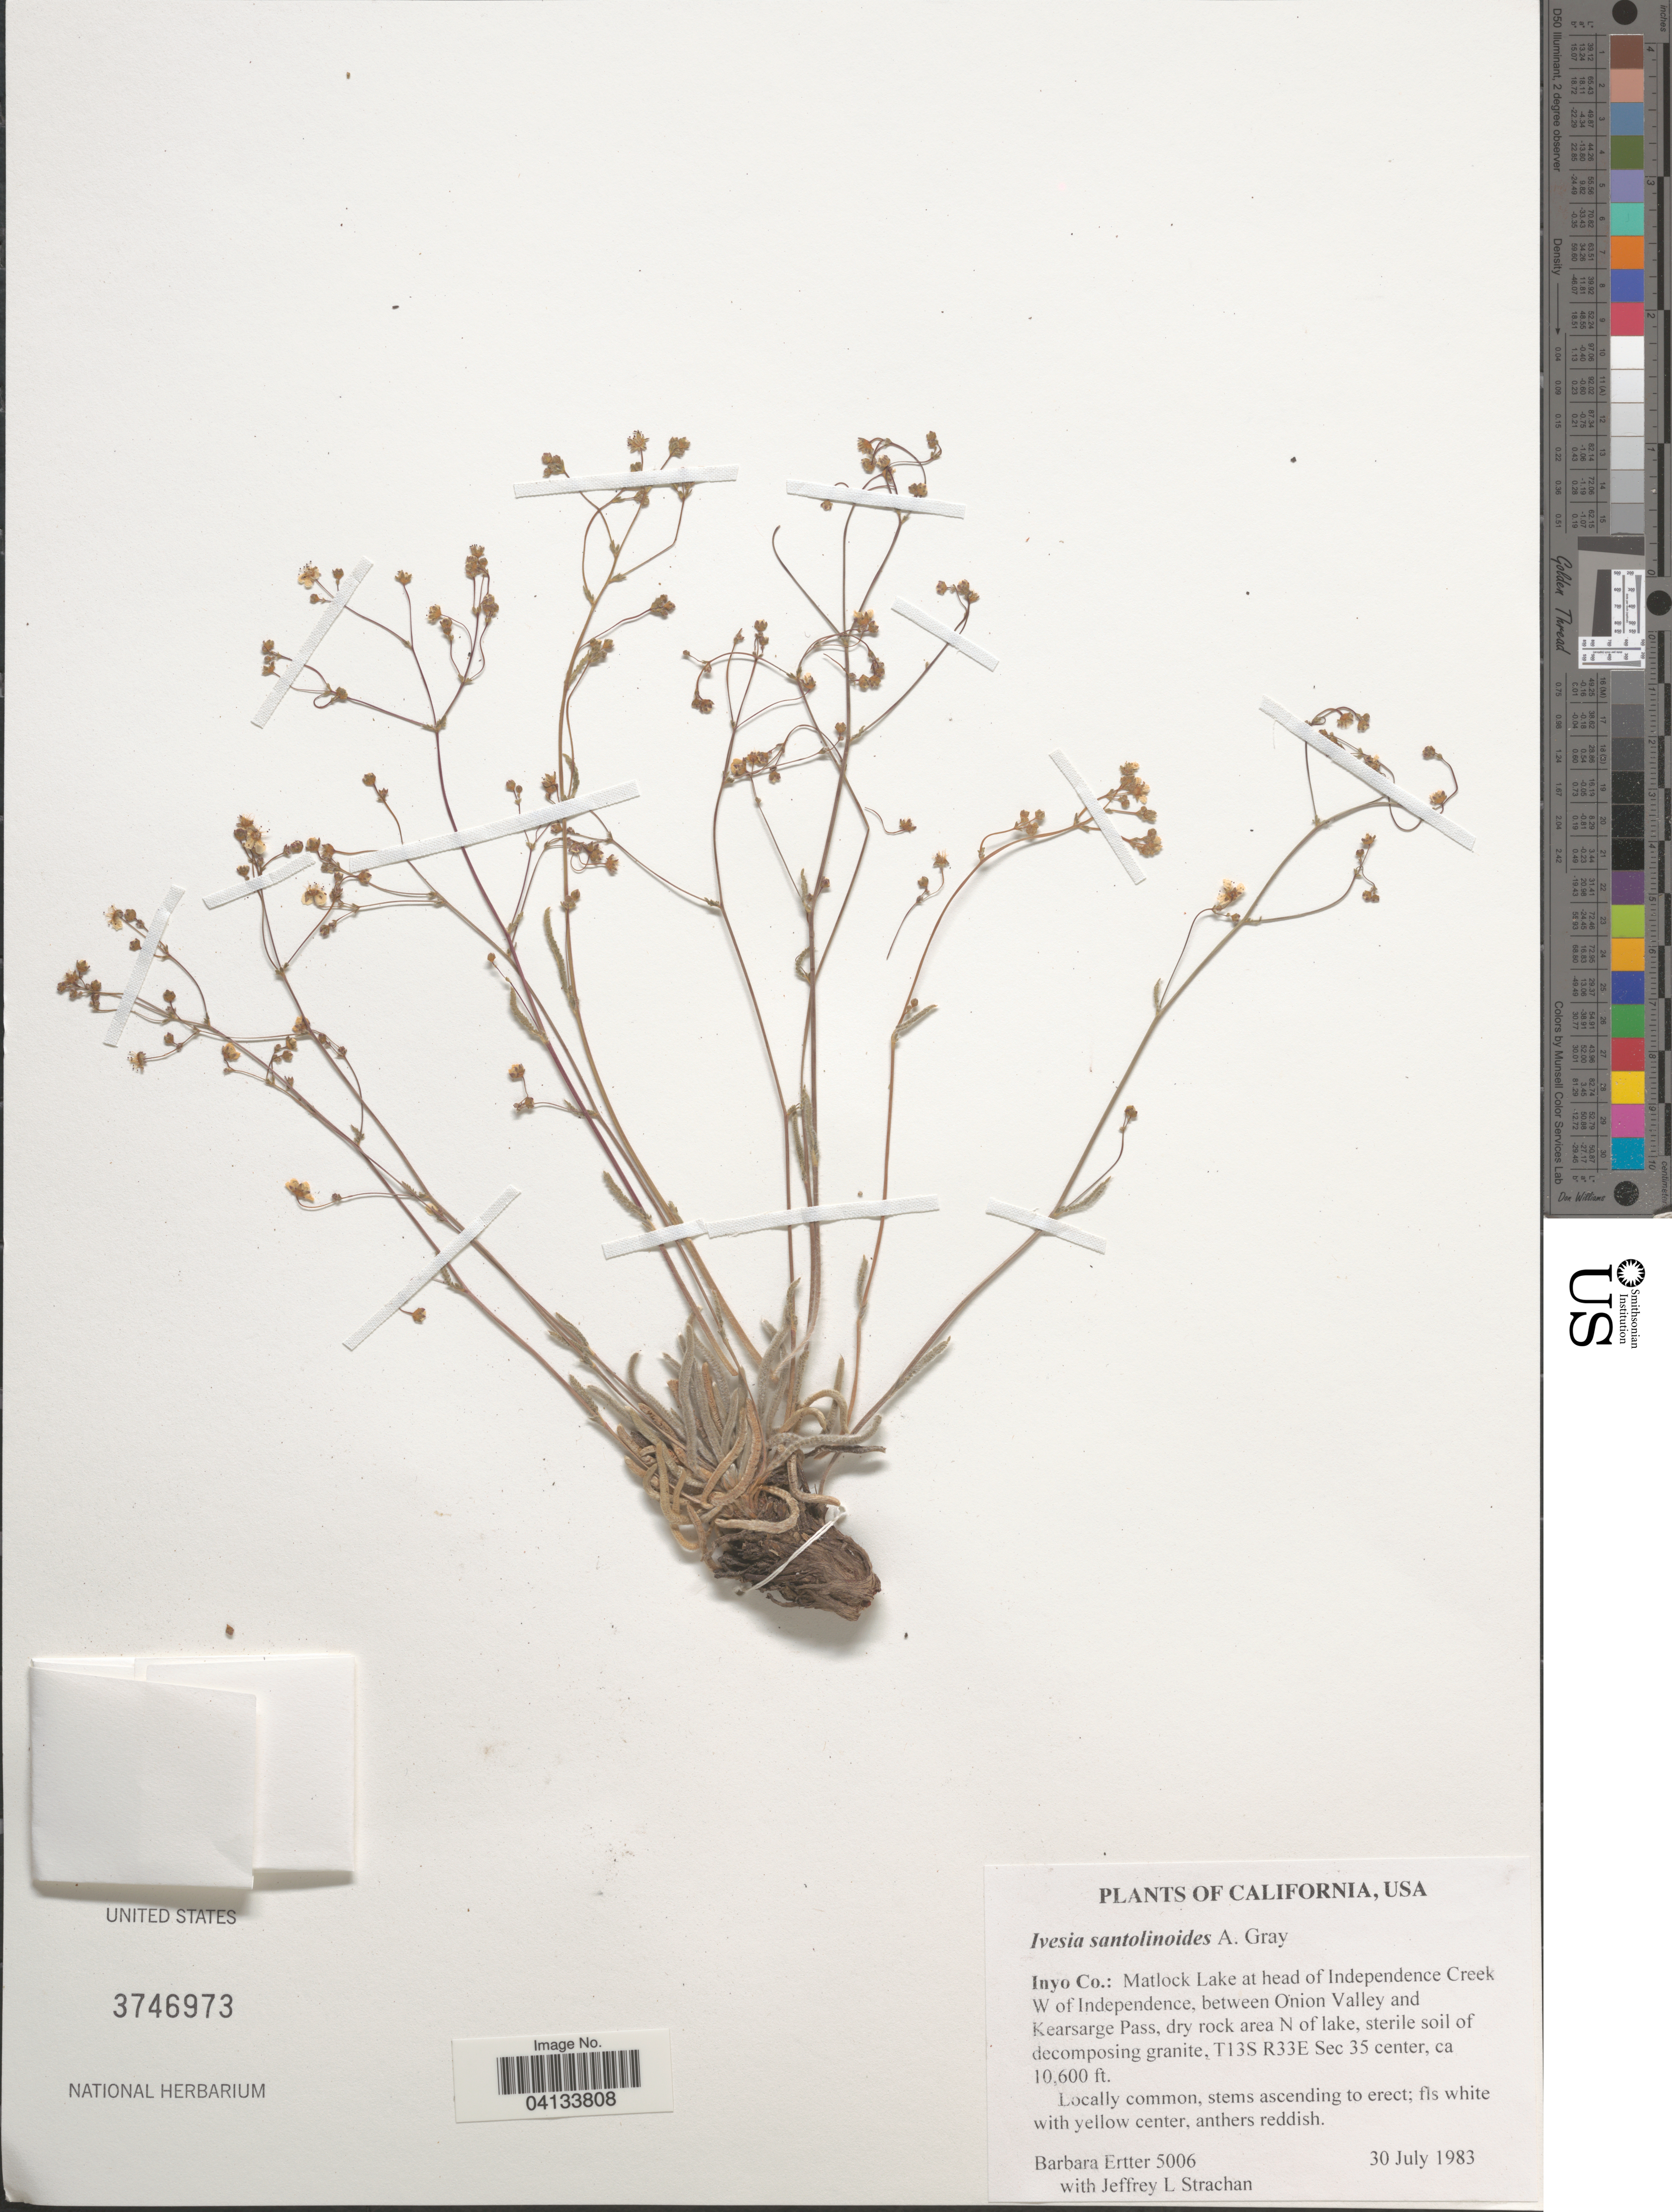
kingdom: Plantae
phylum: Tracheophyta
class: Magnoliopsida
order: Rosales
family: Rosaceae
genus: Potentilla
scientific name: Potentilla santalinoides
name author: (A. Gray) Greene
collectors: B. Ertter & J. Strachan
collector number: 5006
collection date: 1983-07-30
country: United States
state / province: California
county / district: Inyo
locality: Inyo Co.: Matlock Lake at head of Independence Creek W of Independence, between Onion Valley and Kearsarge Pass, dry rock area N of lake, T13S R33E Sec 35 center.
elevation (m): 3231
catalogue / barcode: US 3746973